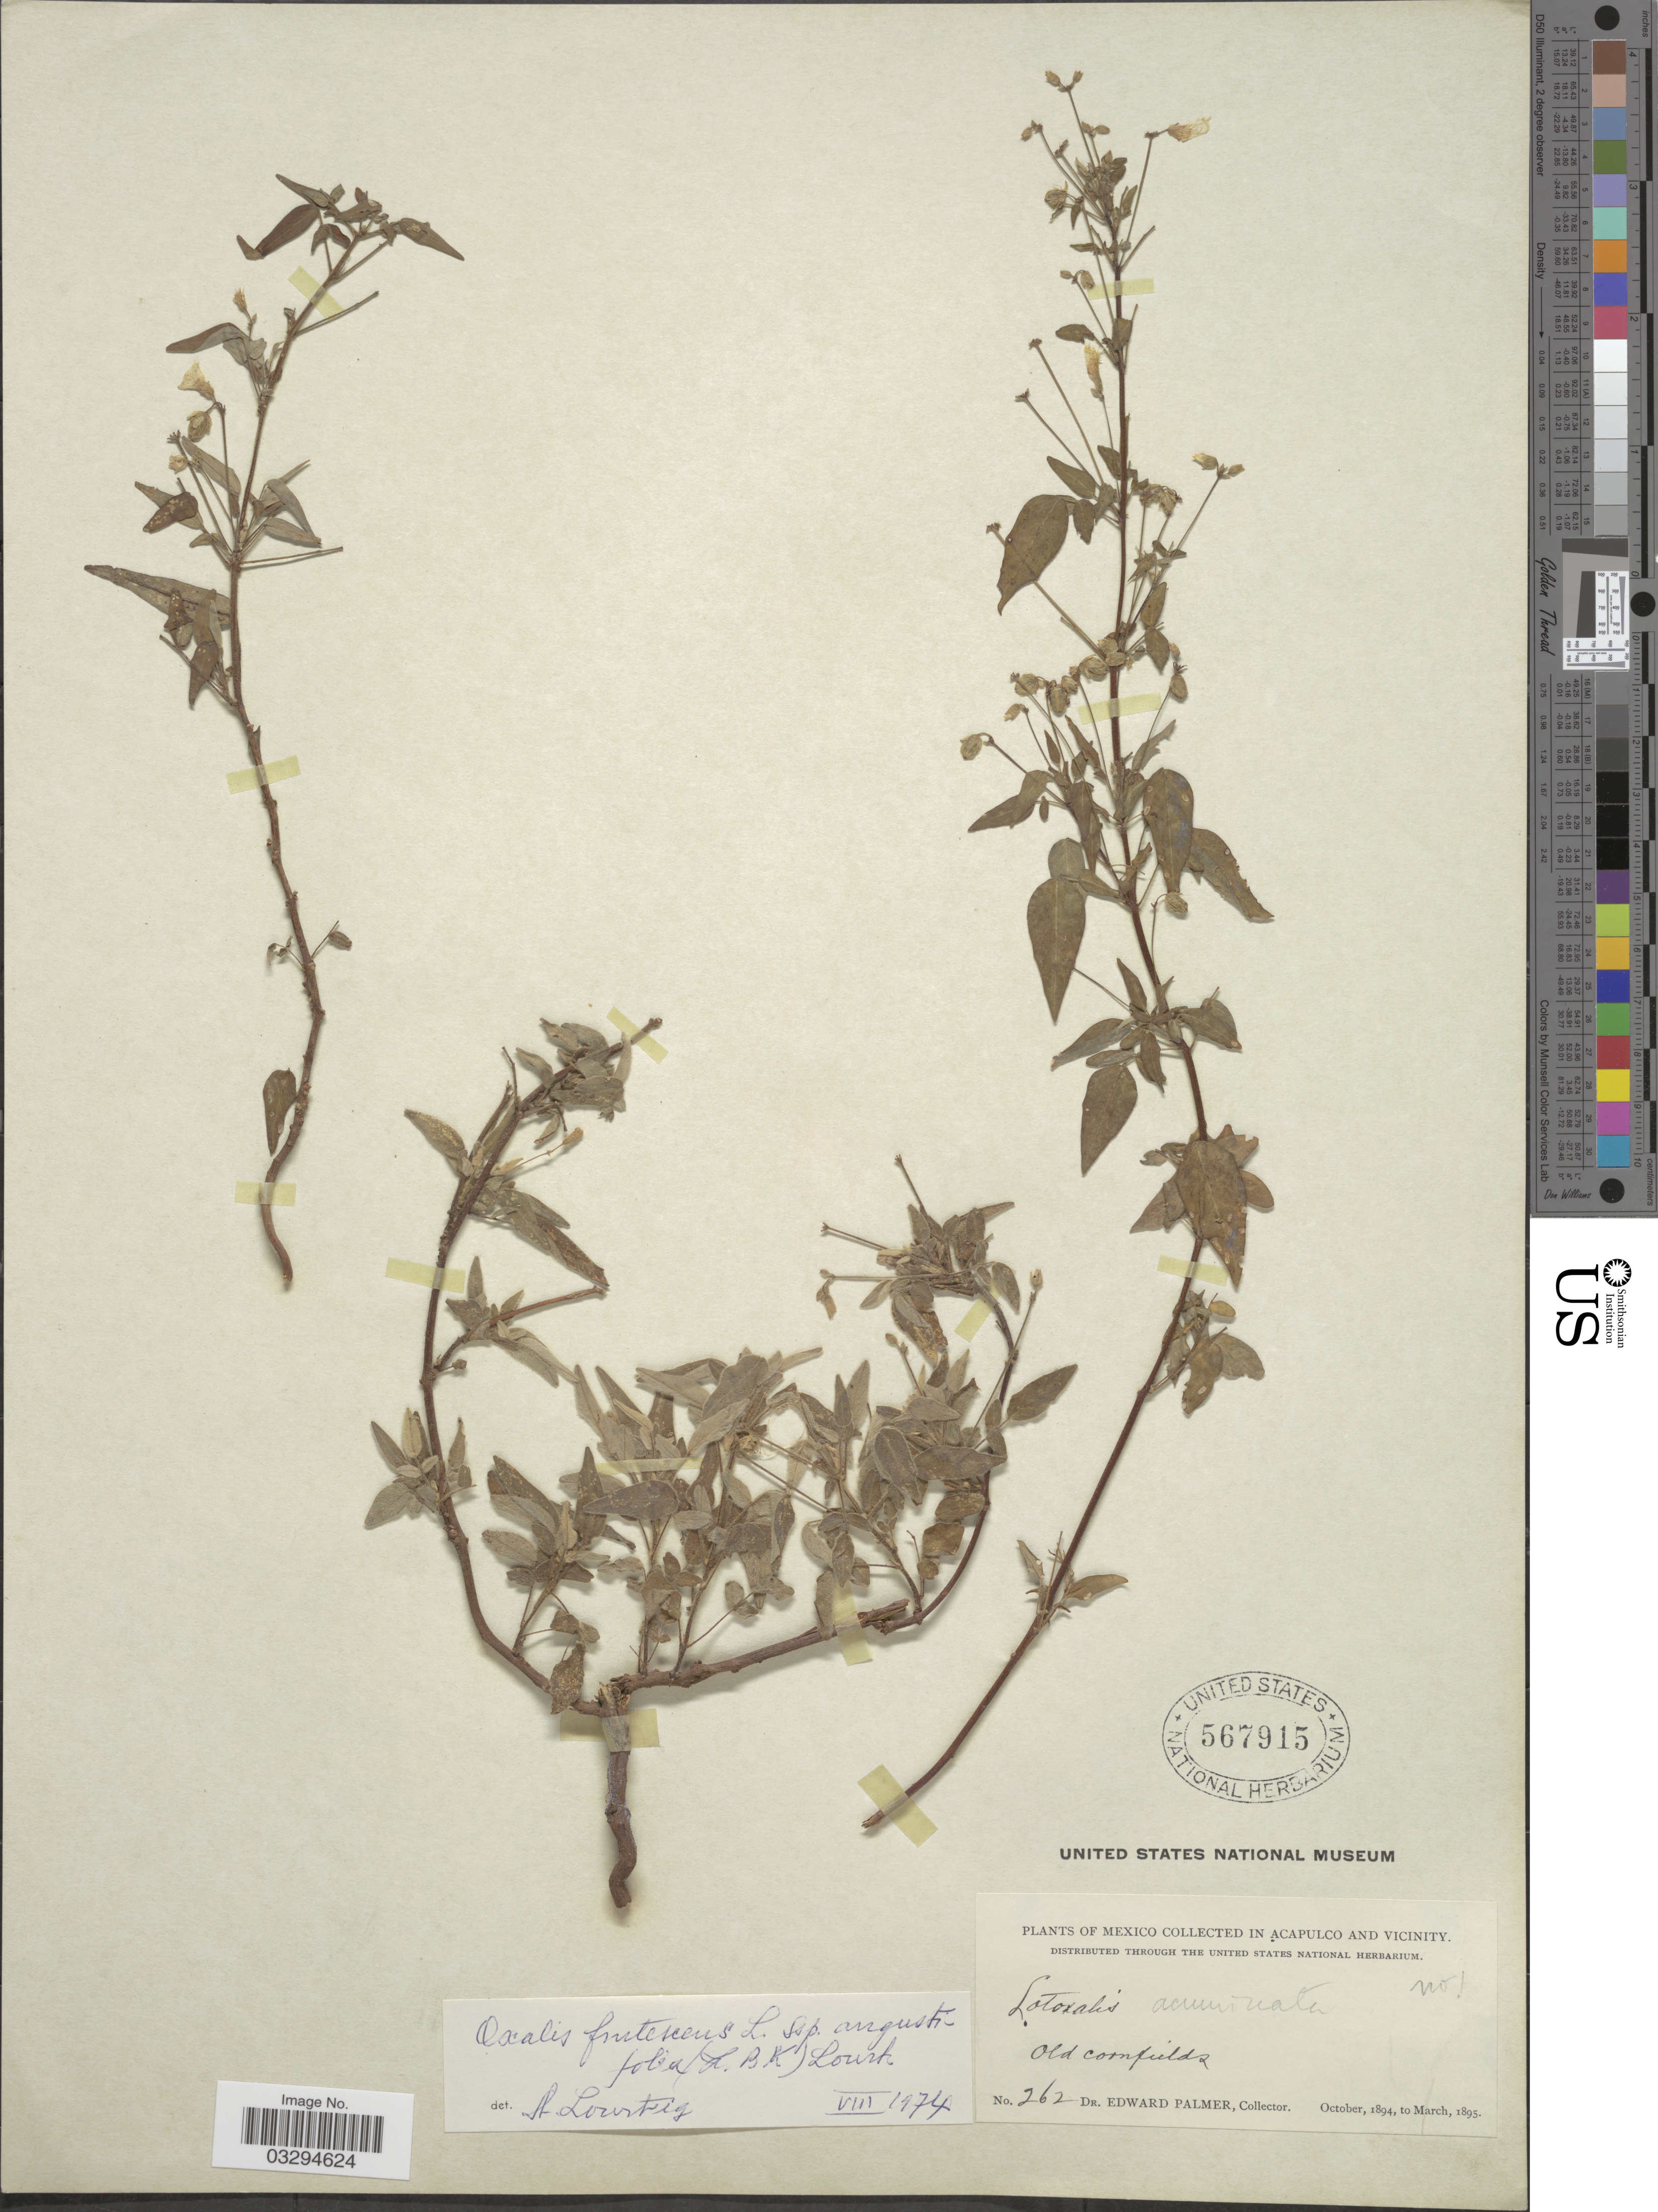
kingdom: Plantae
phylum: Tracheophyta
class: Magnoliopsida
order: Oxalidales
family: Oxalidaceae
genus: Oxalis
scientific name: Oxalis frutescens subsp. angustifolia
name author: (Kunth) Lourteig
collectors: E. Palmer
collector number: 262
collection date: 1894-10/1895-03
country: Mexico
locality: Acapulco and vicinity.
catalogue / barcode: US 567915